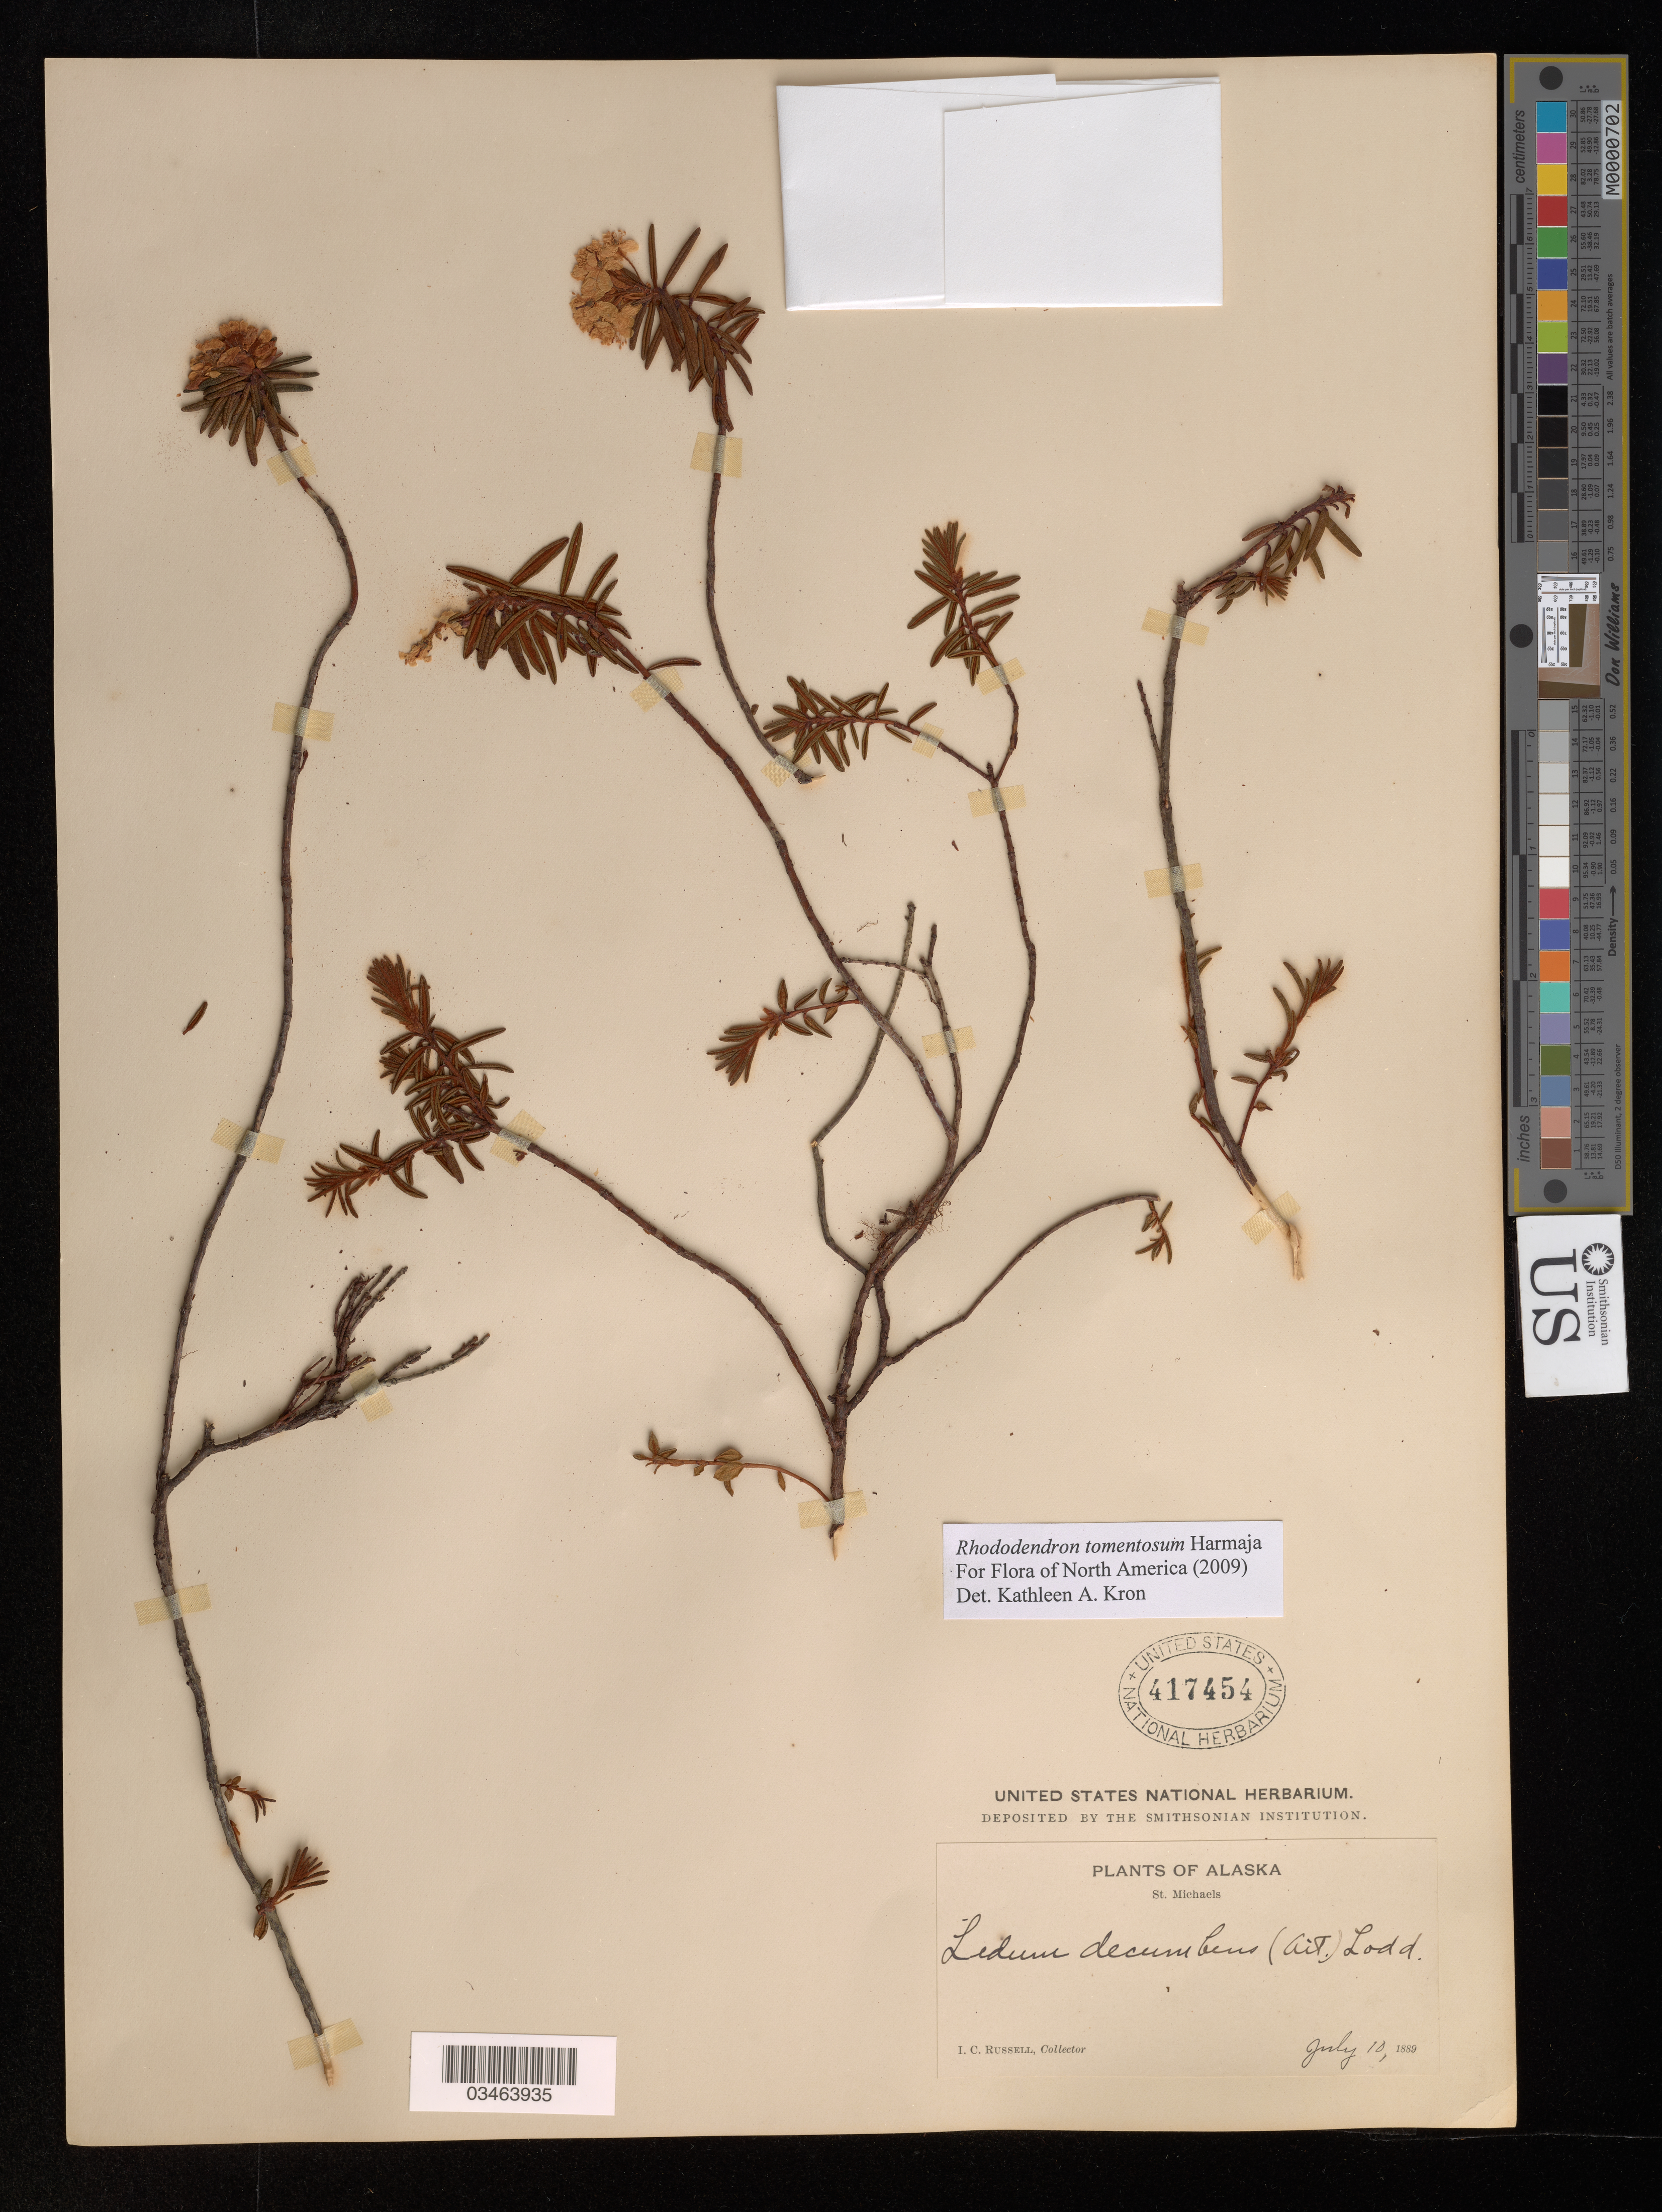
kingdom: Plantae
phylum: Tracheophyta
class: Magnoliopsida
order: Ericales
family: Ericaceae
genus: Rhododendron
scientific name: Rhododendron tomentosum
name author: Harmaja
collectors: I. C. Russell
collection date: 1889-07-10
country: United States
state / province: Alaska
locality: St. Michaels.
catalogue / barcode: US 417454